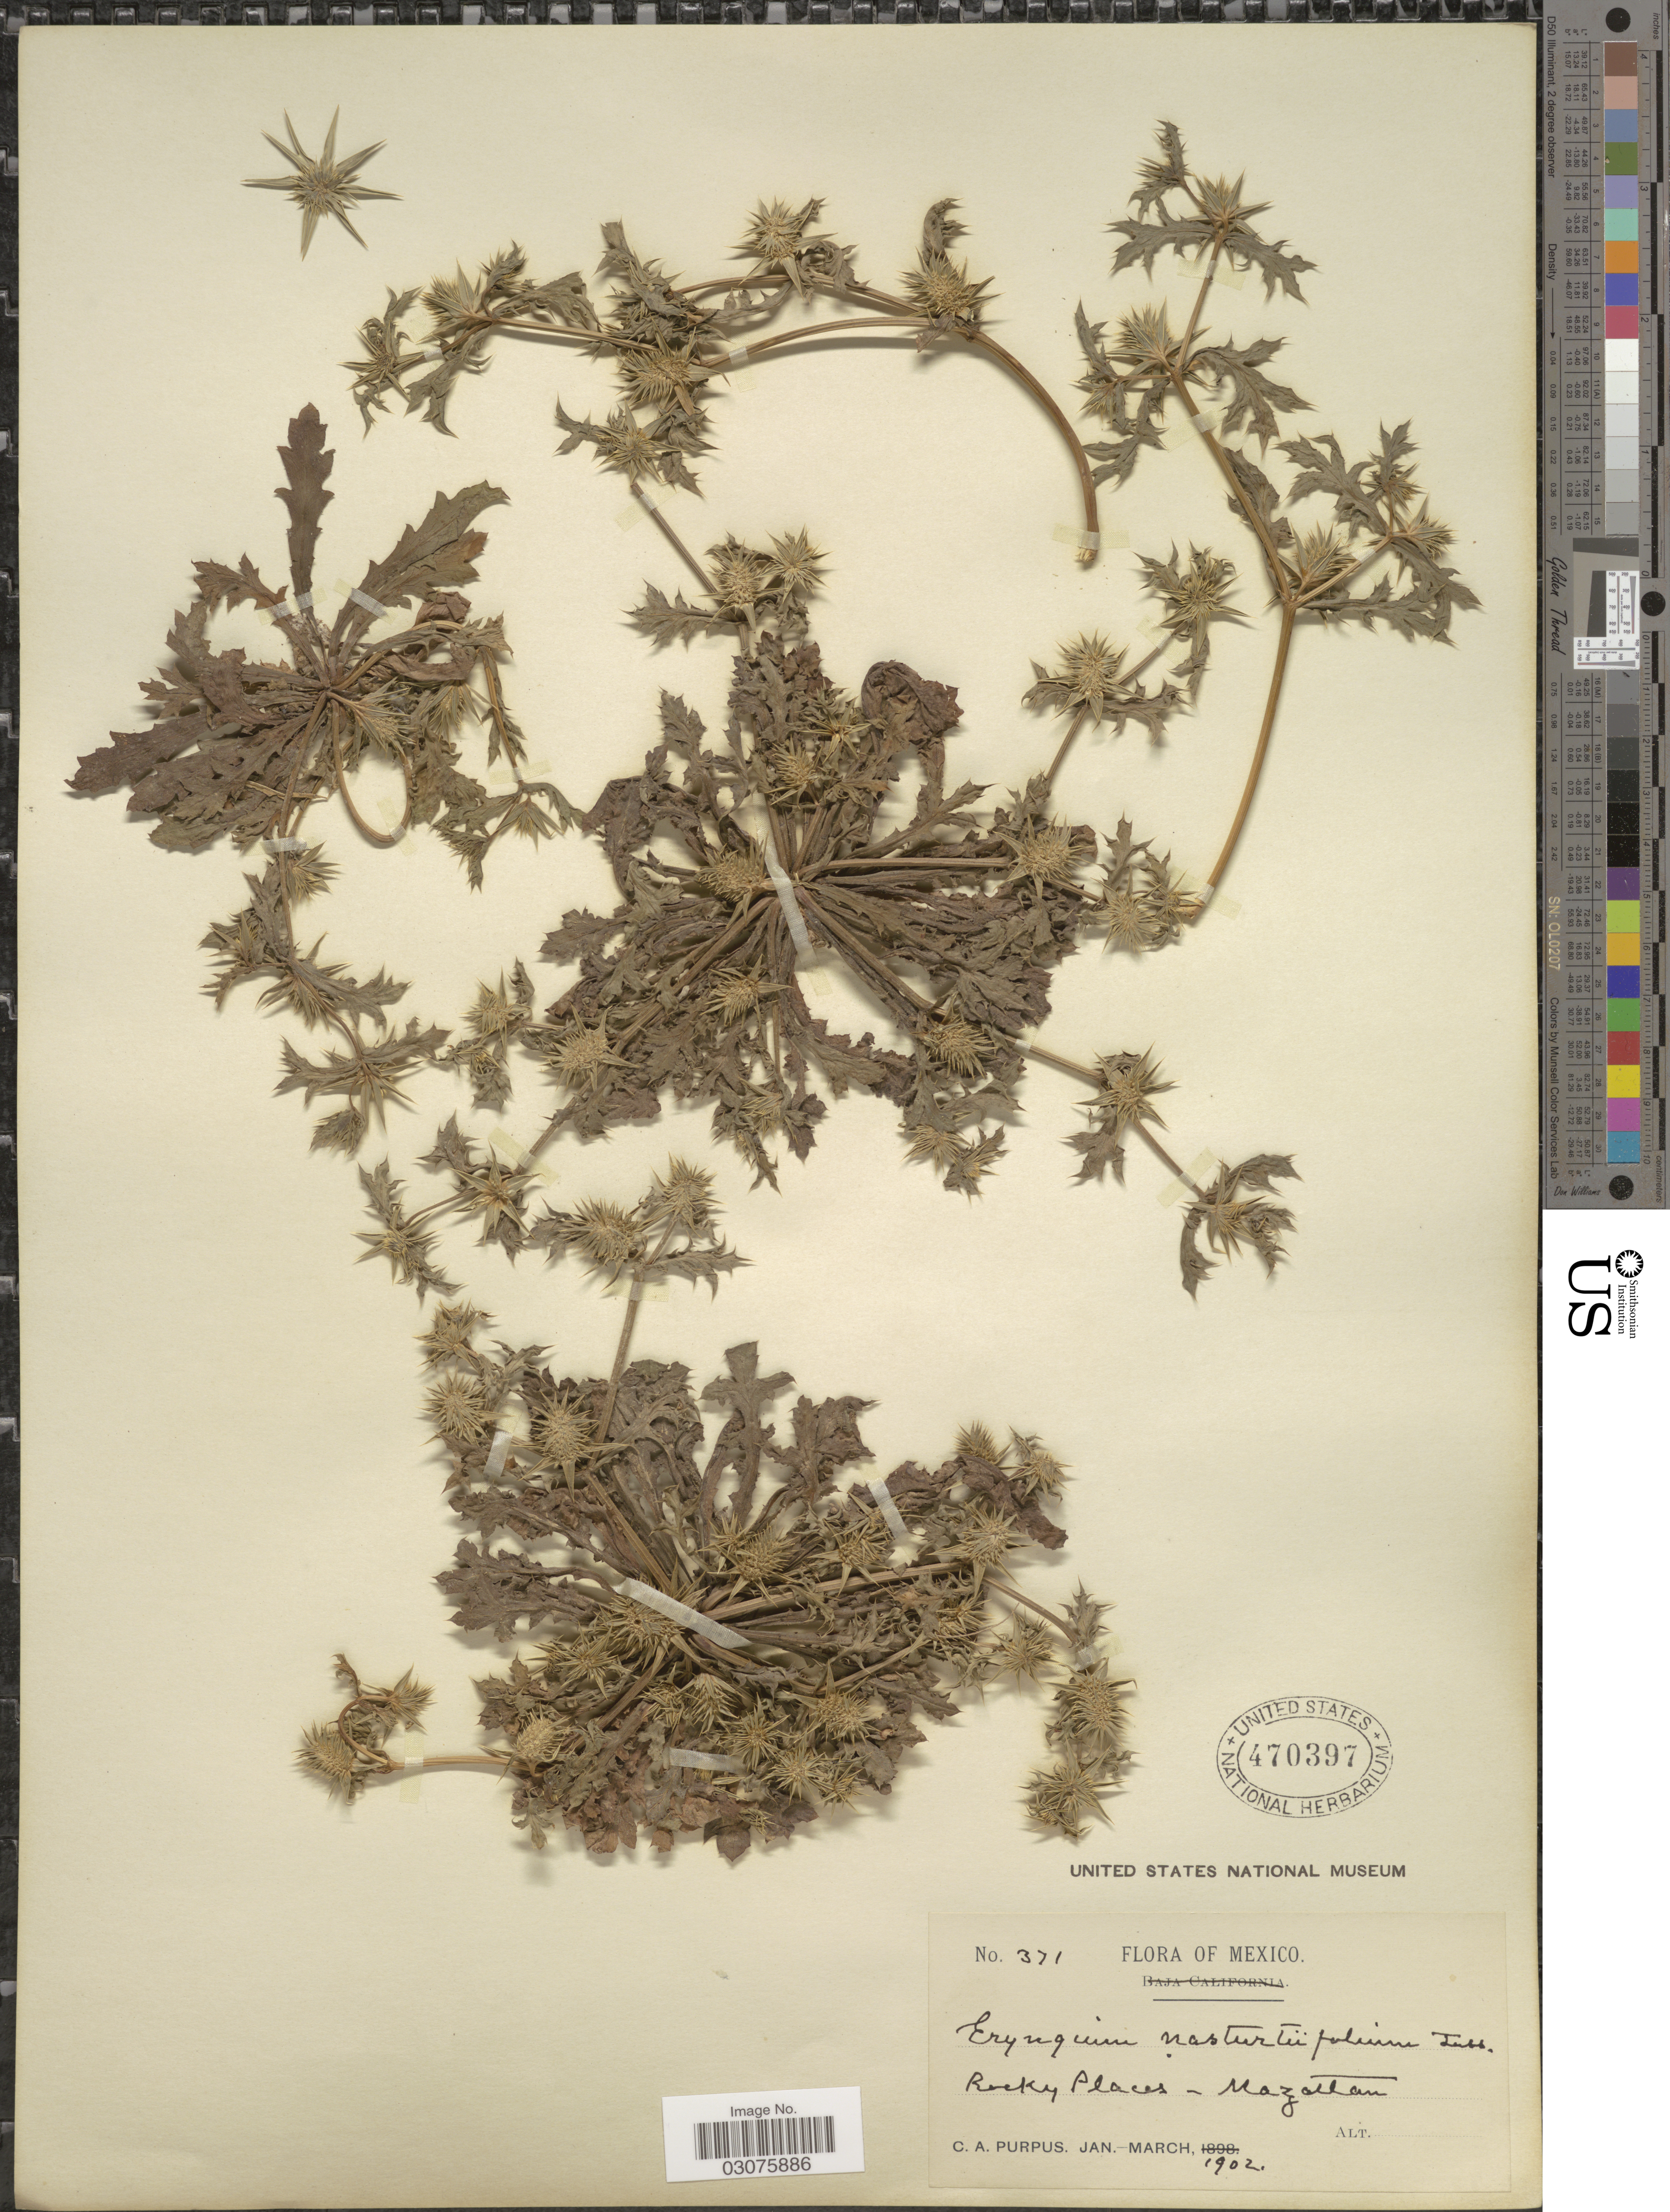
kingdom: Plantae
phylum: Tracheophyta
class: Magnoliopsida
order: Apiales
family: Apiaceae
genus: Eryngium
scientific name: Eryngium nasturtiifolium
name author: Juss. ex F. Delaroche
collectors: C. A. Purpus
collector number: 371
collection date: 1902-01/1902-03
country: Mexico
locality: Rocky Places - Mazatlan.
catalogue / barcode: US 470397